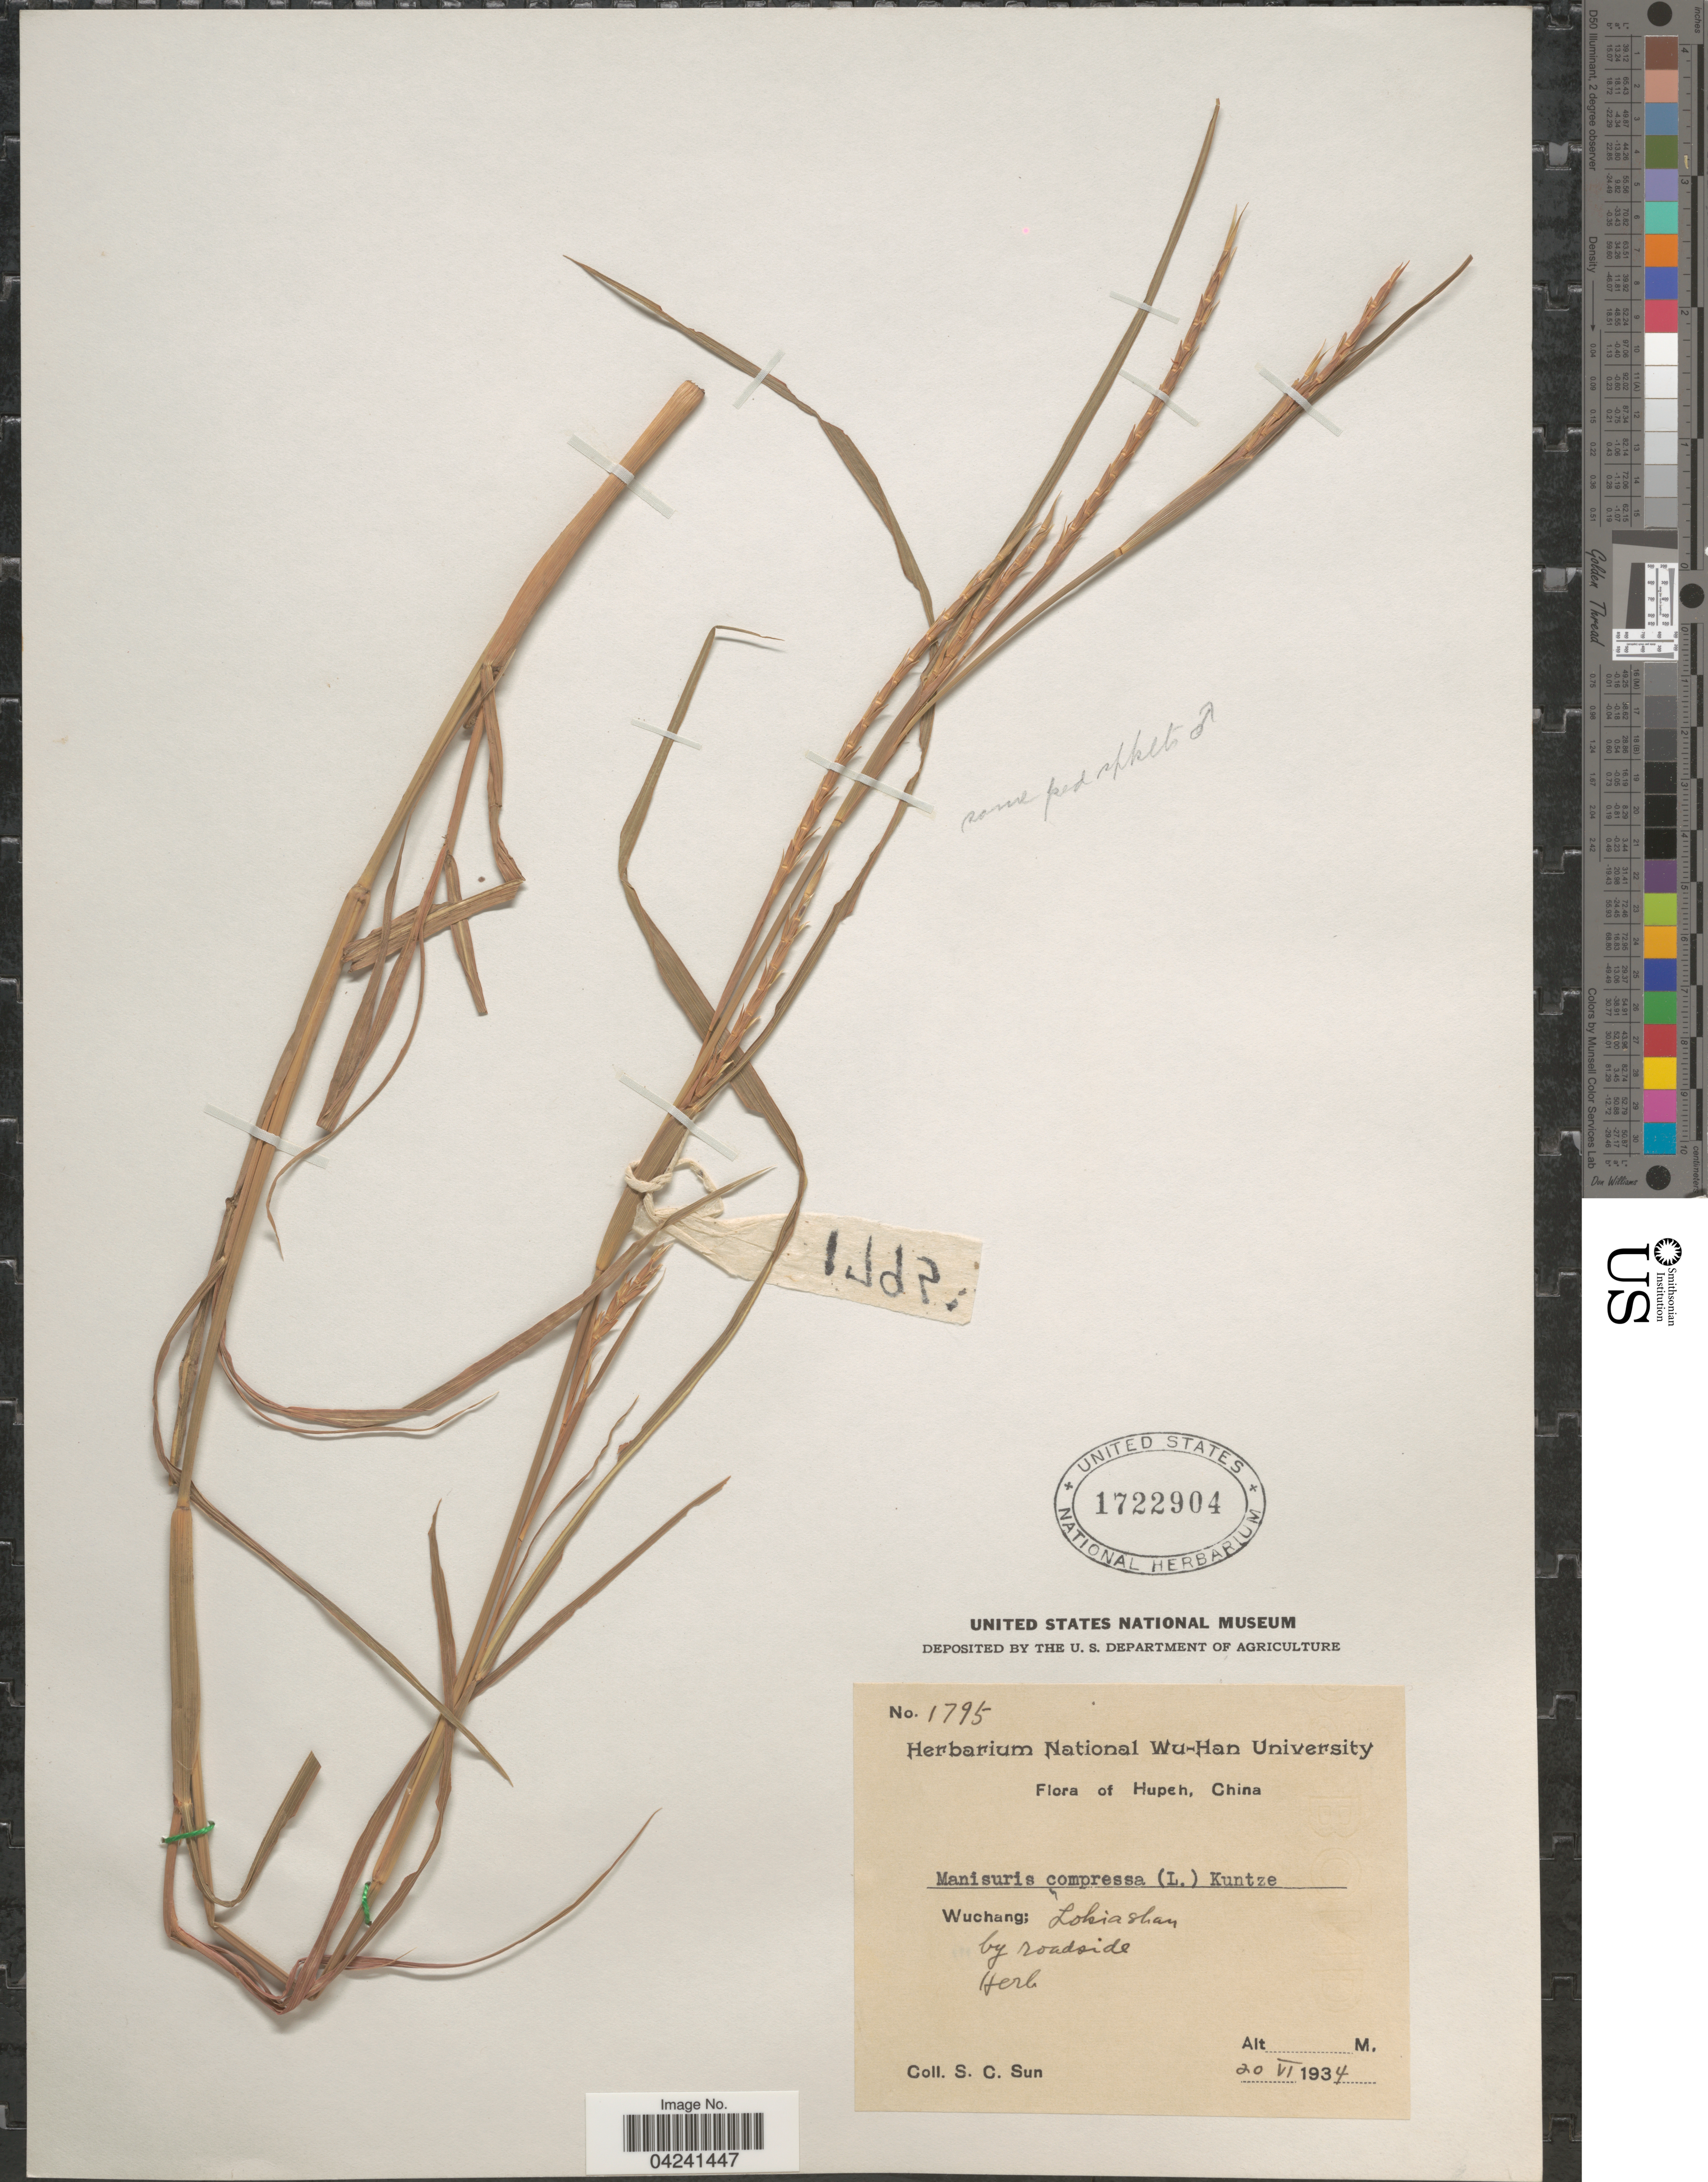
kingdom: Plantae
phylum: Tracheophyta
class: Liliopsida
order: Poales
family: Poaceae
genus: Hemarthria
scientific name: Hemarthria compressa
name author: (L.) R. Br.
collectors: S. C. Sun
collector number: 1795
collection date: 1934-06-20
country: China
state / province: Hubei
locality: Hupeh. Wuchang: Lokiashan.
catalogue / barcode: US 1722904